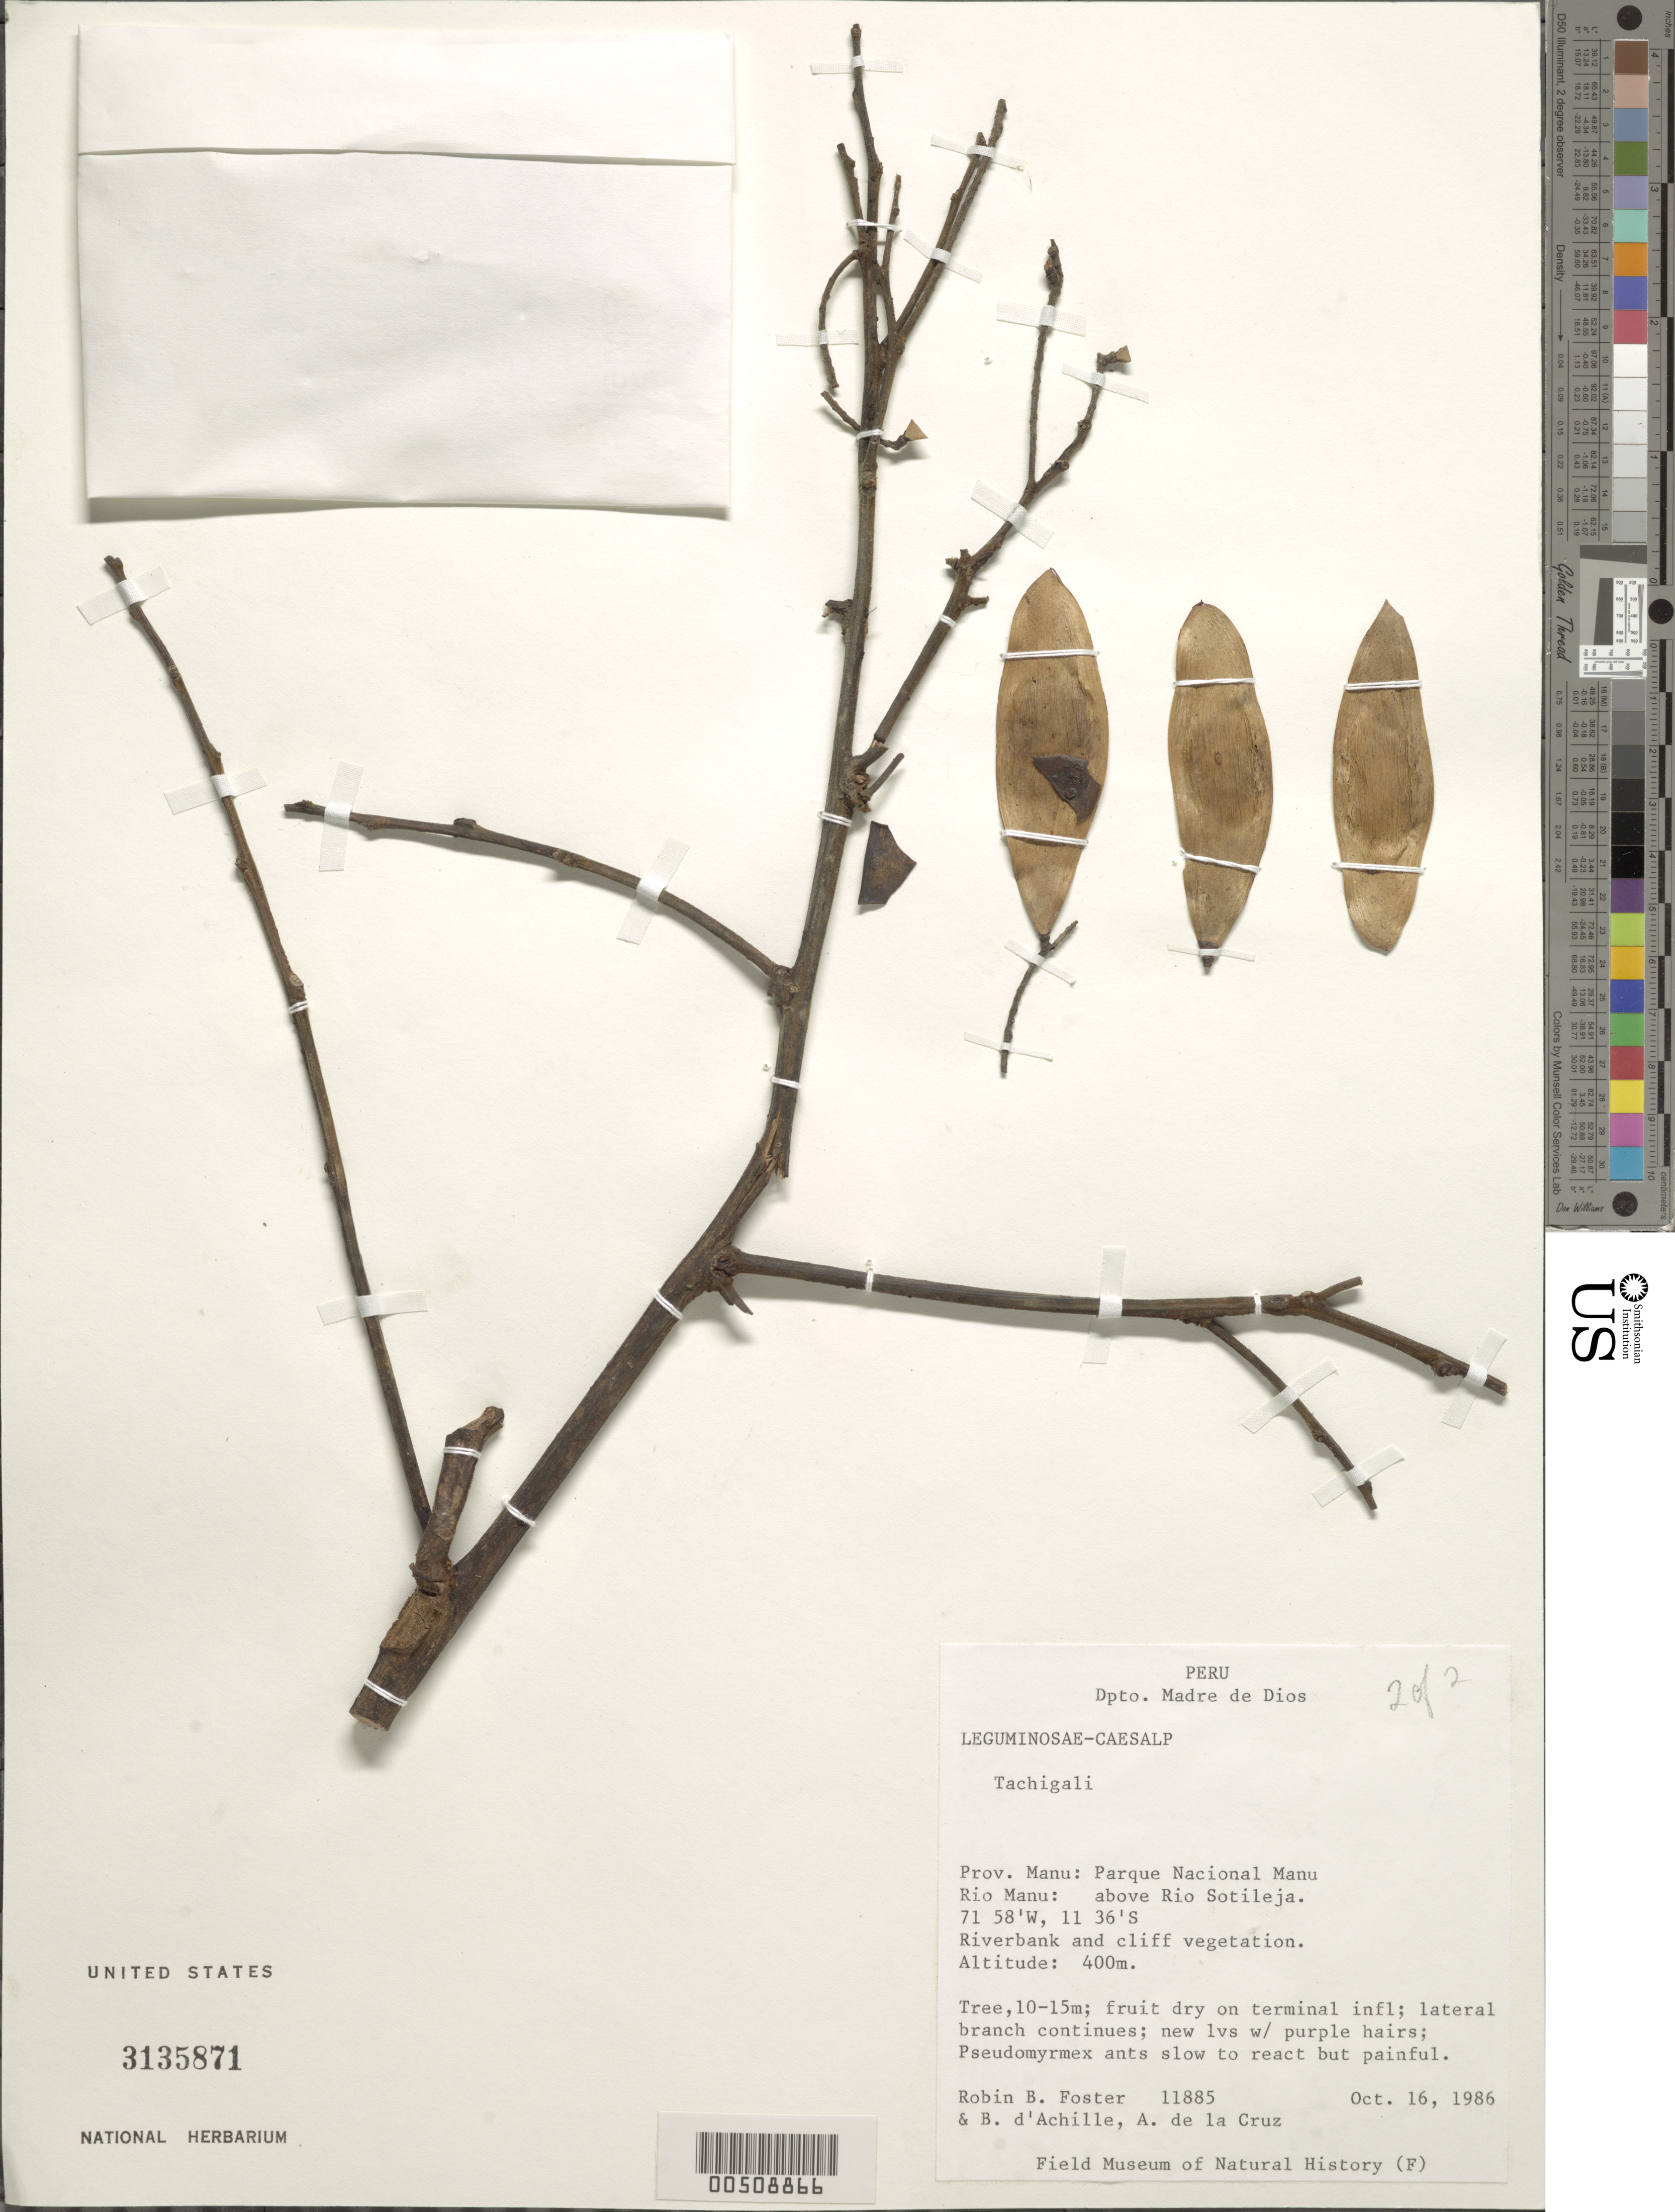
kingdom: Plantae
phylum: Tracheophyta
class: Magnoliopsida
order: Fabales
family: Fabaceae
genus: Tachigali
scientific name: Tachigali sp.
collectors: R. B. Foster, B. D'achille & A. De Cruz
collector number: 11885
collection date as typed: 16 Oct 1986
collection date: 1986-10-16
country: Peru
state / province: Madre de Dios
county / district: Manú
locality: Manu national park, rio manu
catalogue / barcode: US 3135871